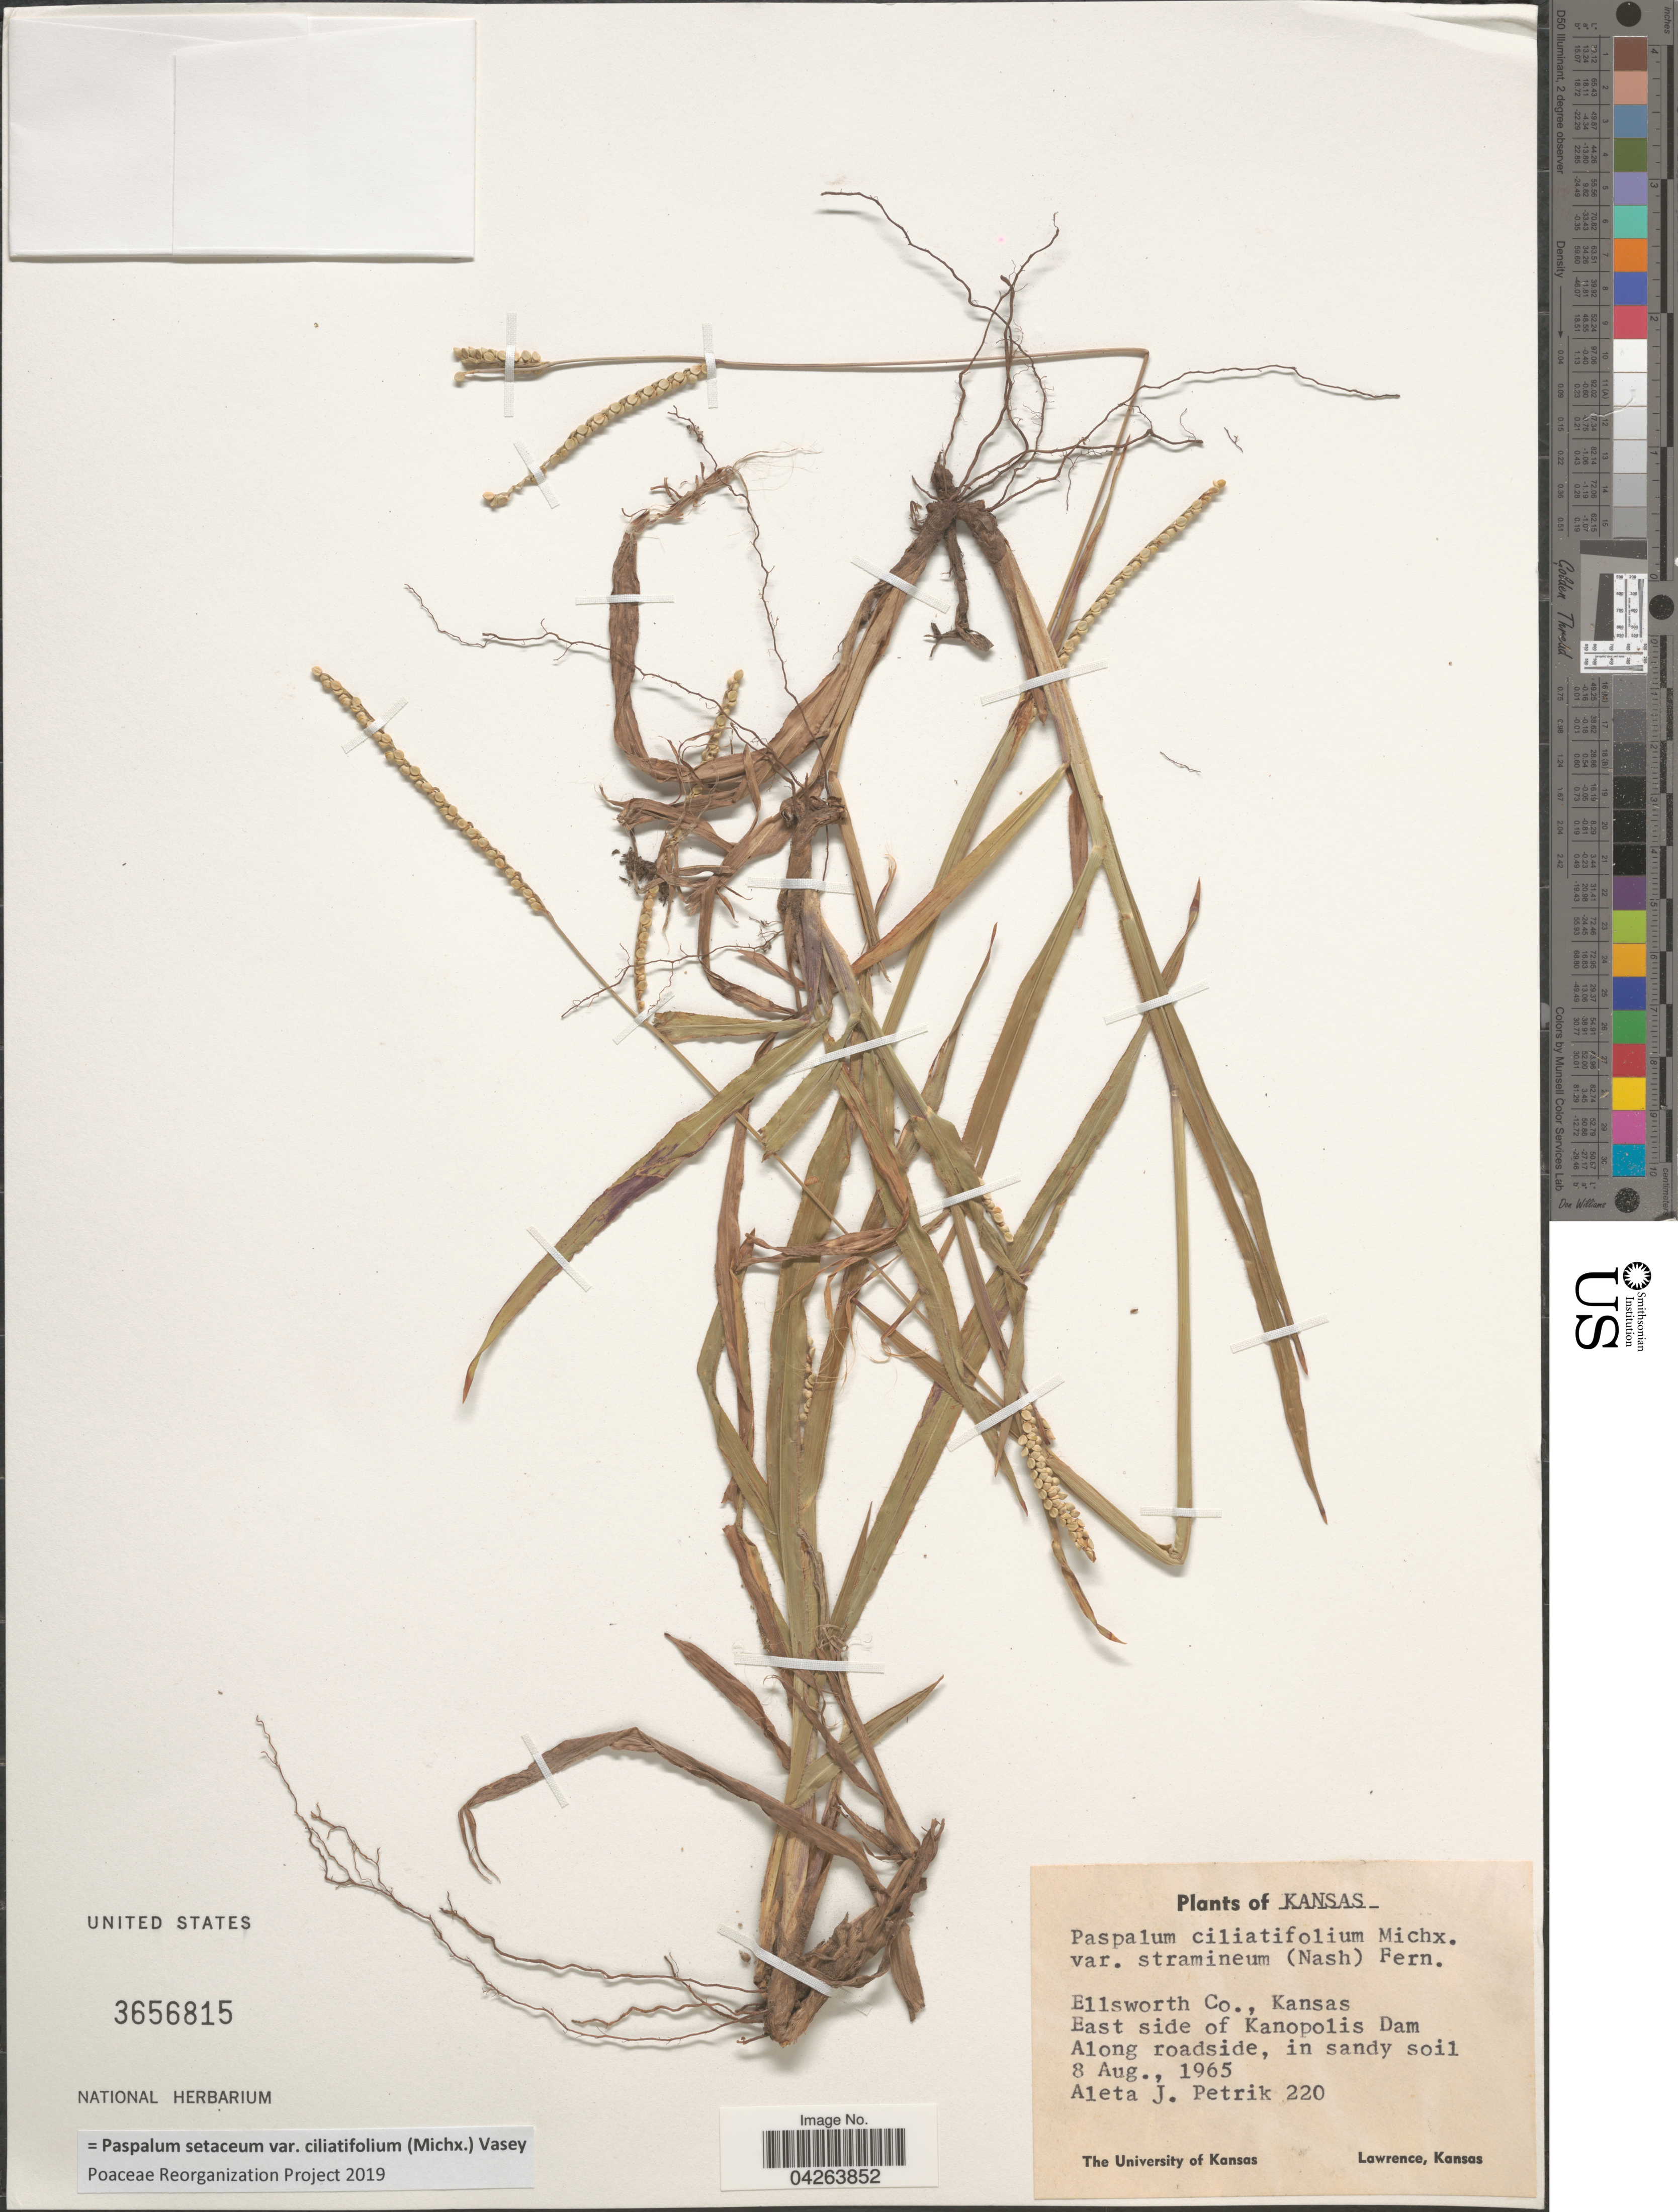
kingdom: Plantae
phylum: Tracheophyta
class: Liliopsida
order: Poales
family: Poaceae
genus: Paspalum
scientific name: Paspalum setaceum var. ciliatifolium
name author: (Michx.) Vasey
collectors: A. Petrik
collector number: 220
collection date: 1965-08-08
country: United States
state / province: Kansas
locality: Ellsworth Co., East side of Kanopolis Dam. Along roadside.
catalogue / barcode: US 3656815